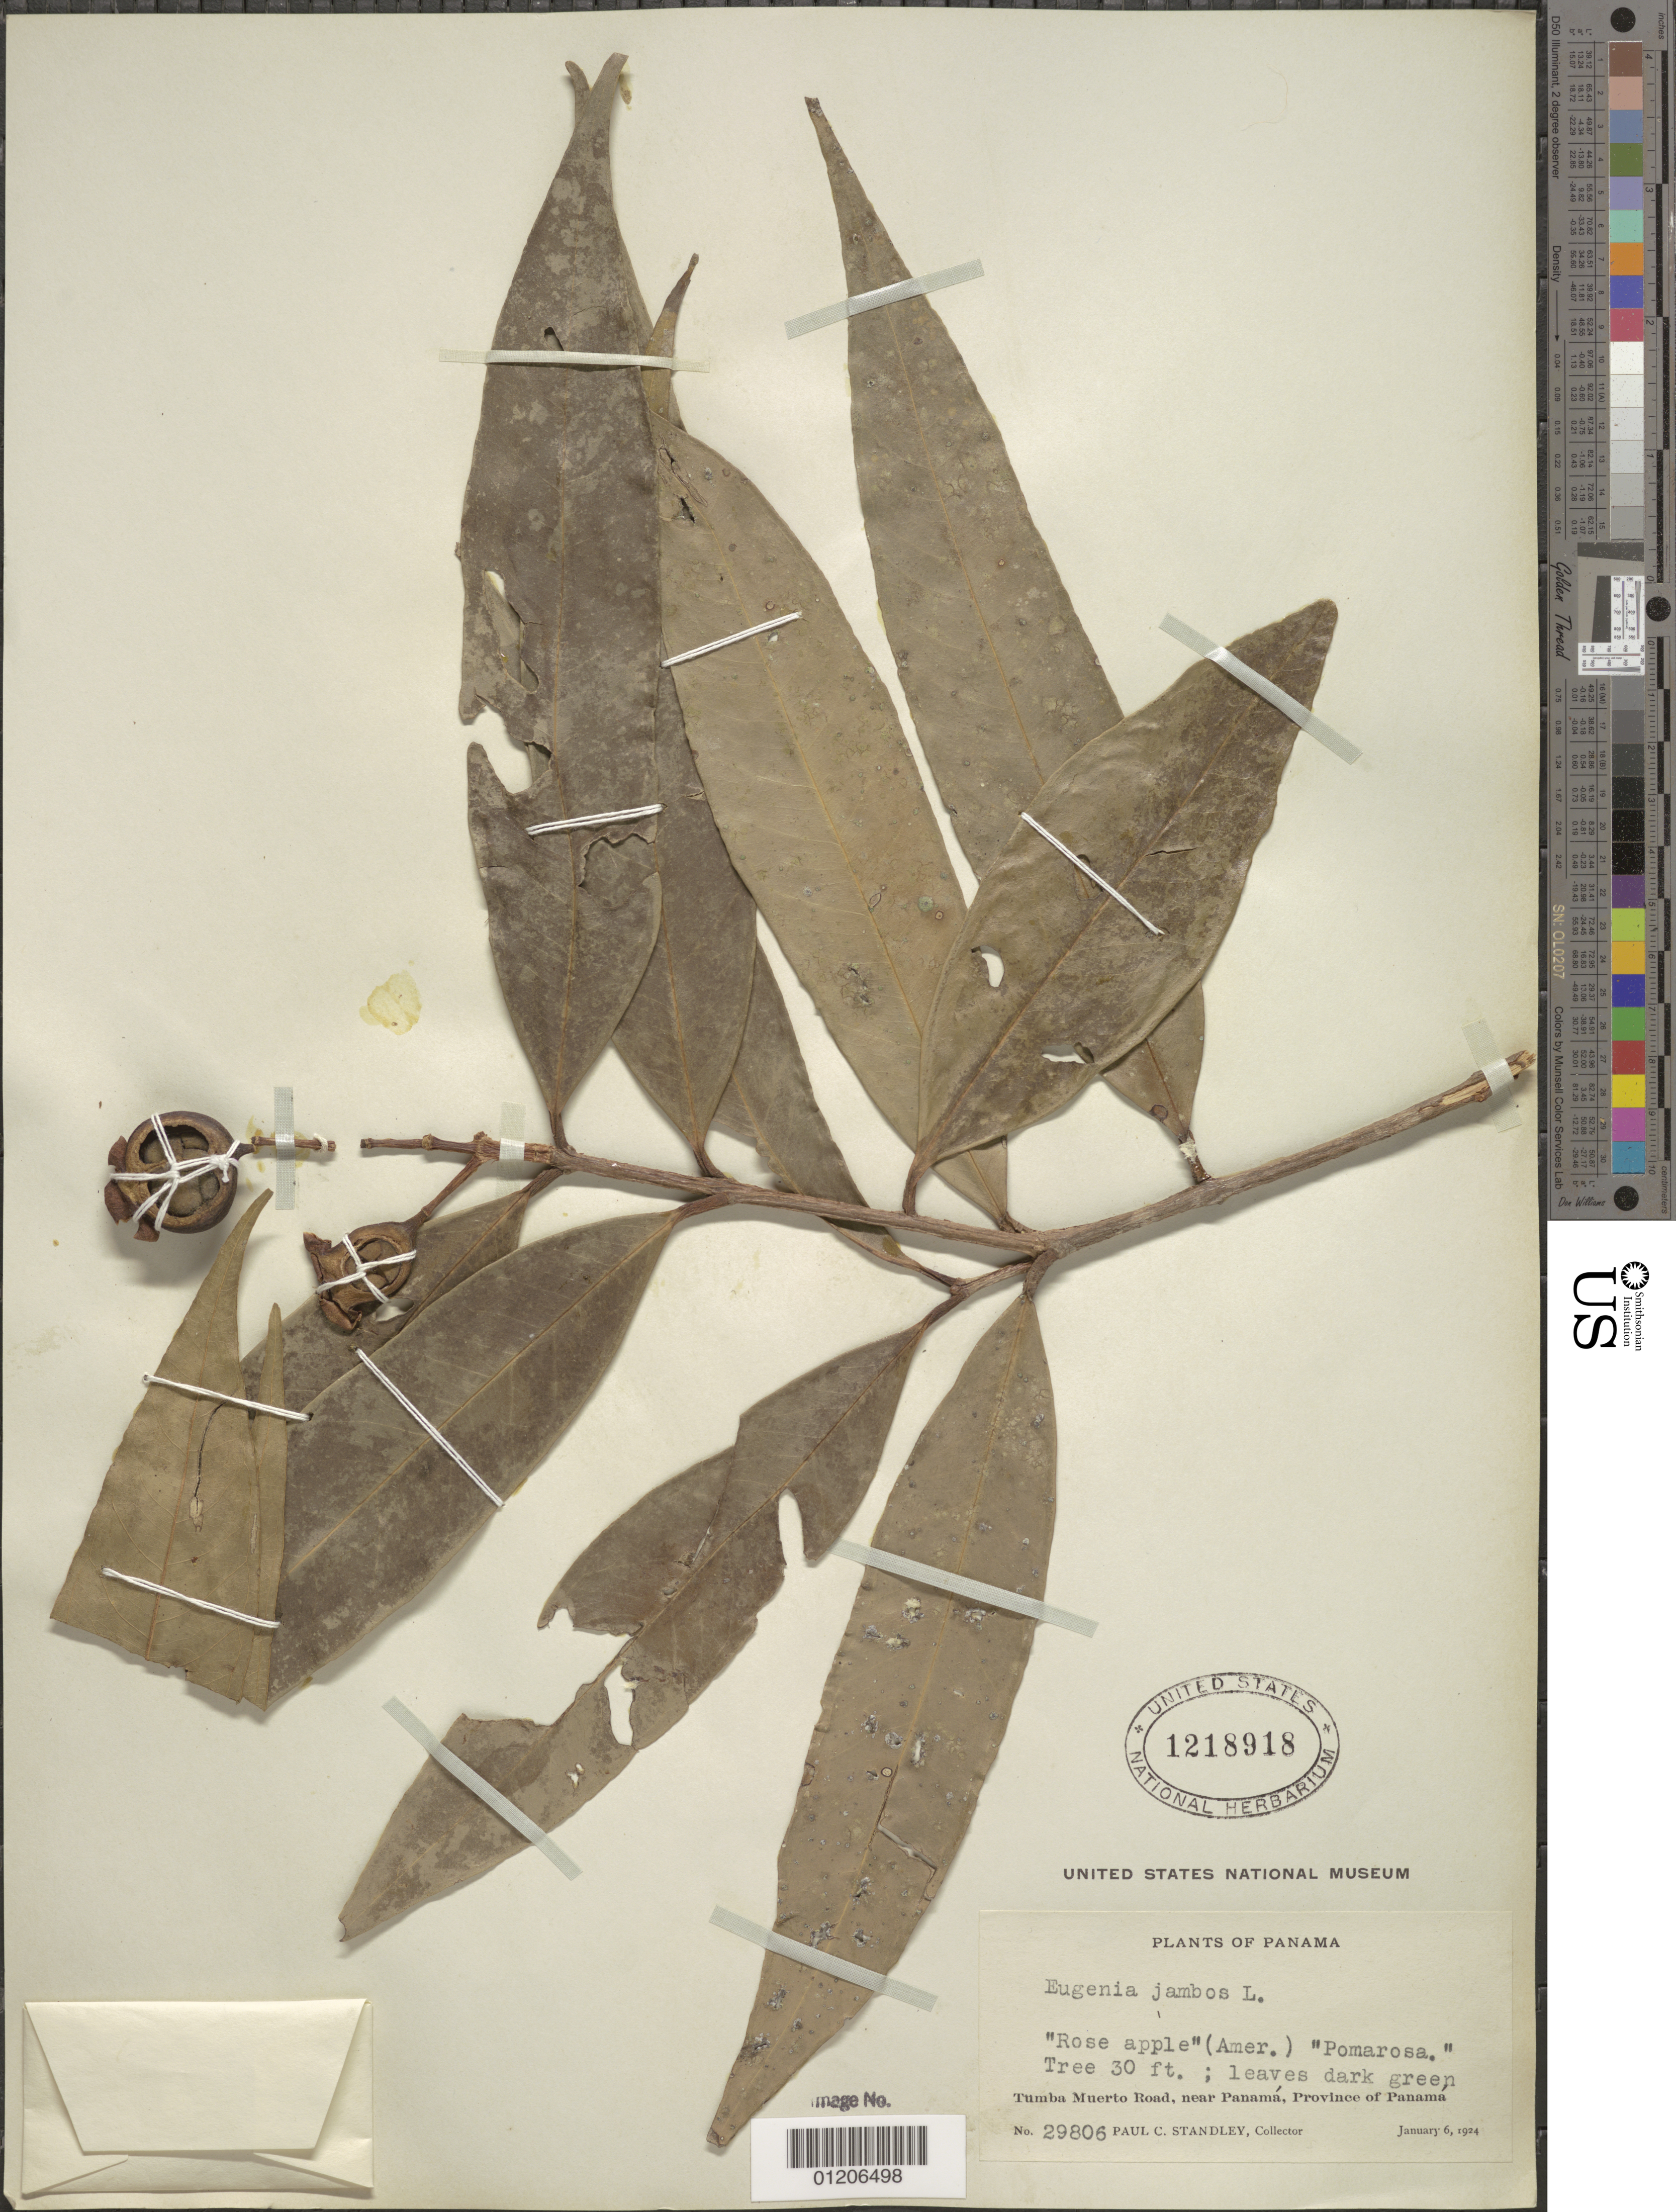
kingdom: Plantae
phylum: Tracheophyta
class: Magnoliopsida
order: Myrtales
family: Myrtaceae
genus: Syzygium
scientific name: Syzygium jambos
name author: (L.) Alston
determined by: Strong, Mark T., (BOT), Smithsonian Institution - National Museum of Natural History (UNITED STATES)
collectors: P. C. Standley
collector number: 29806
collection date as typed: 06 Jan 1924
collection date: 1924-01-06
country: Panama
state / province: Panamá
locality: Tumba Muerto Road near Panamá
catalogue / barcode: US 1218918